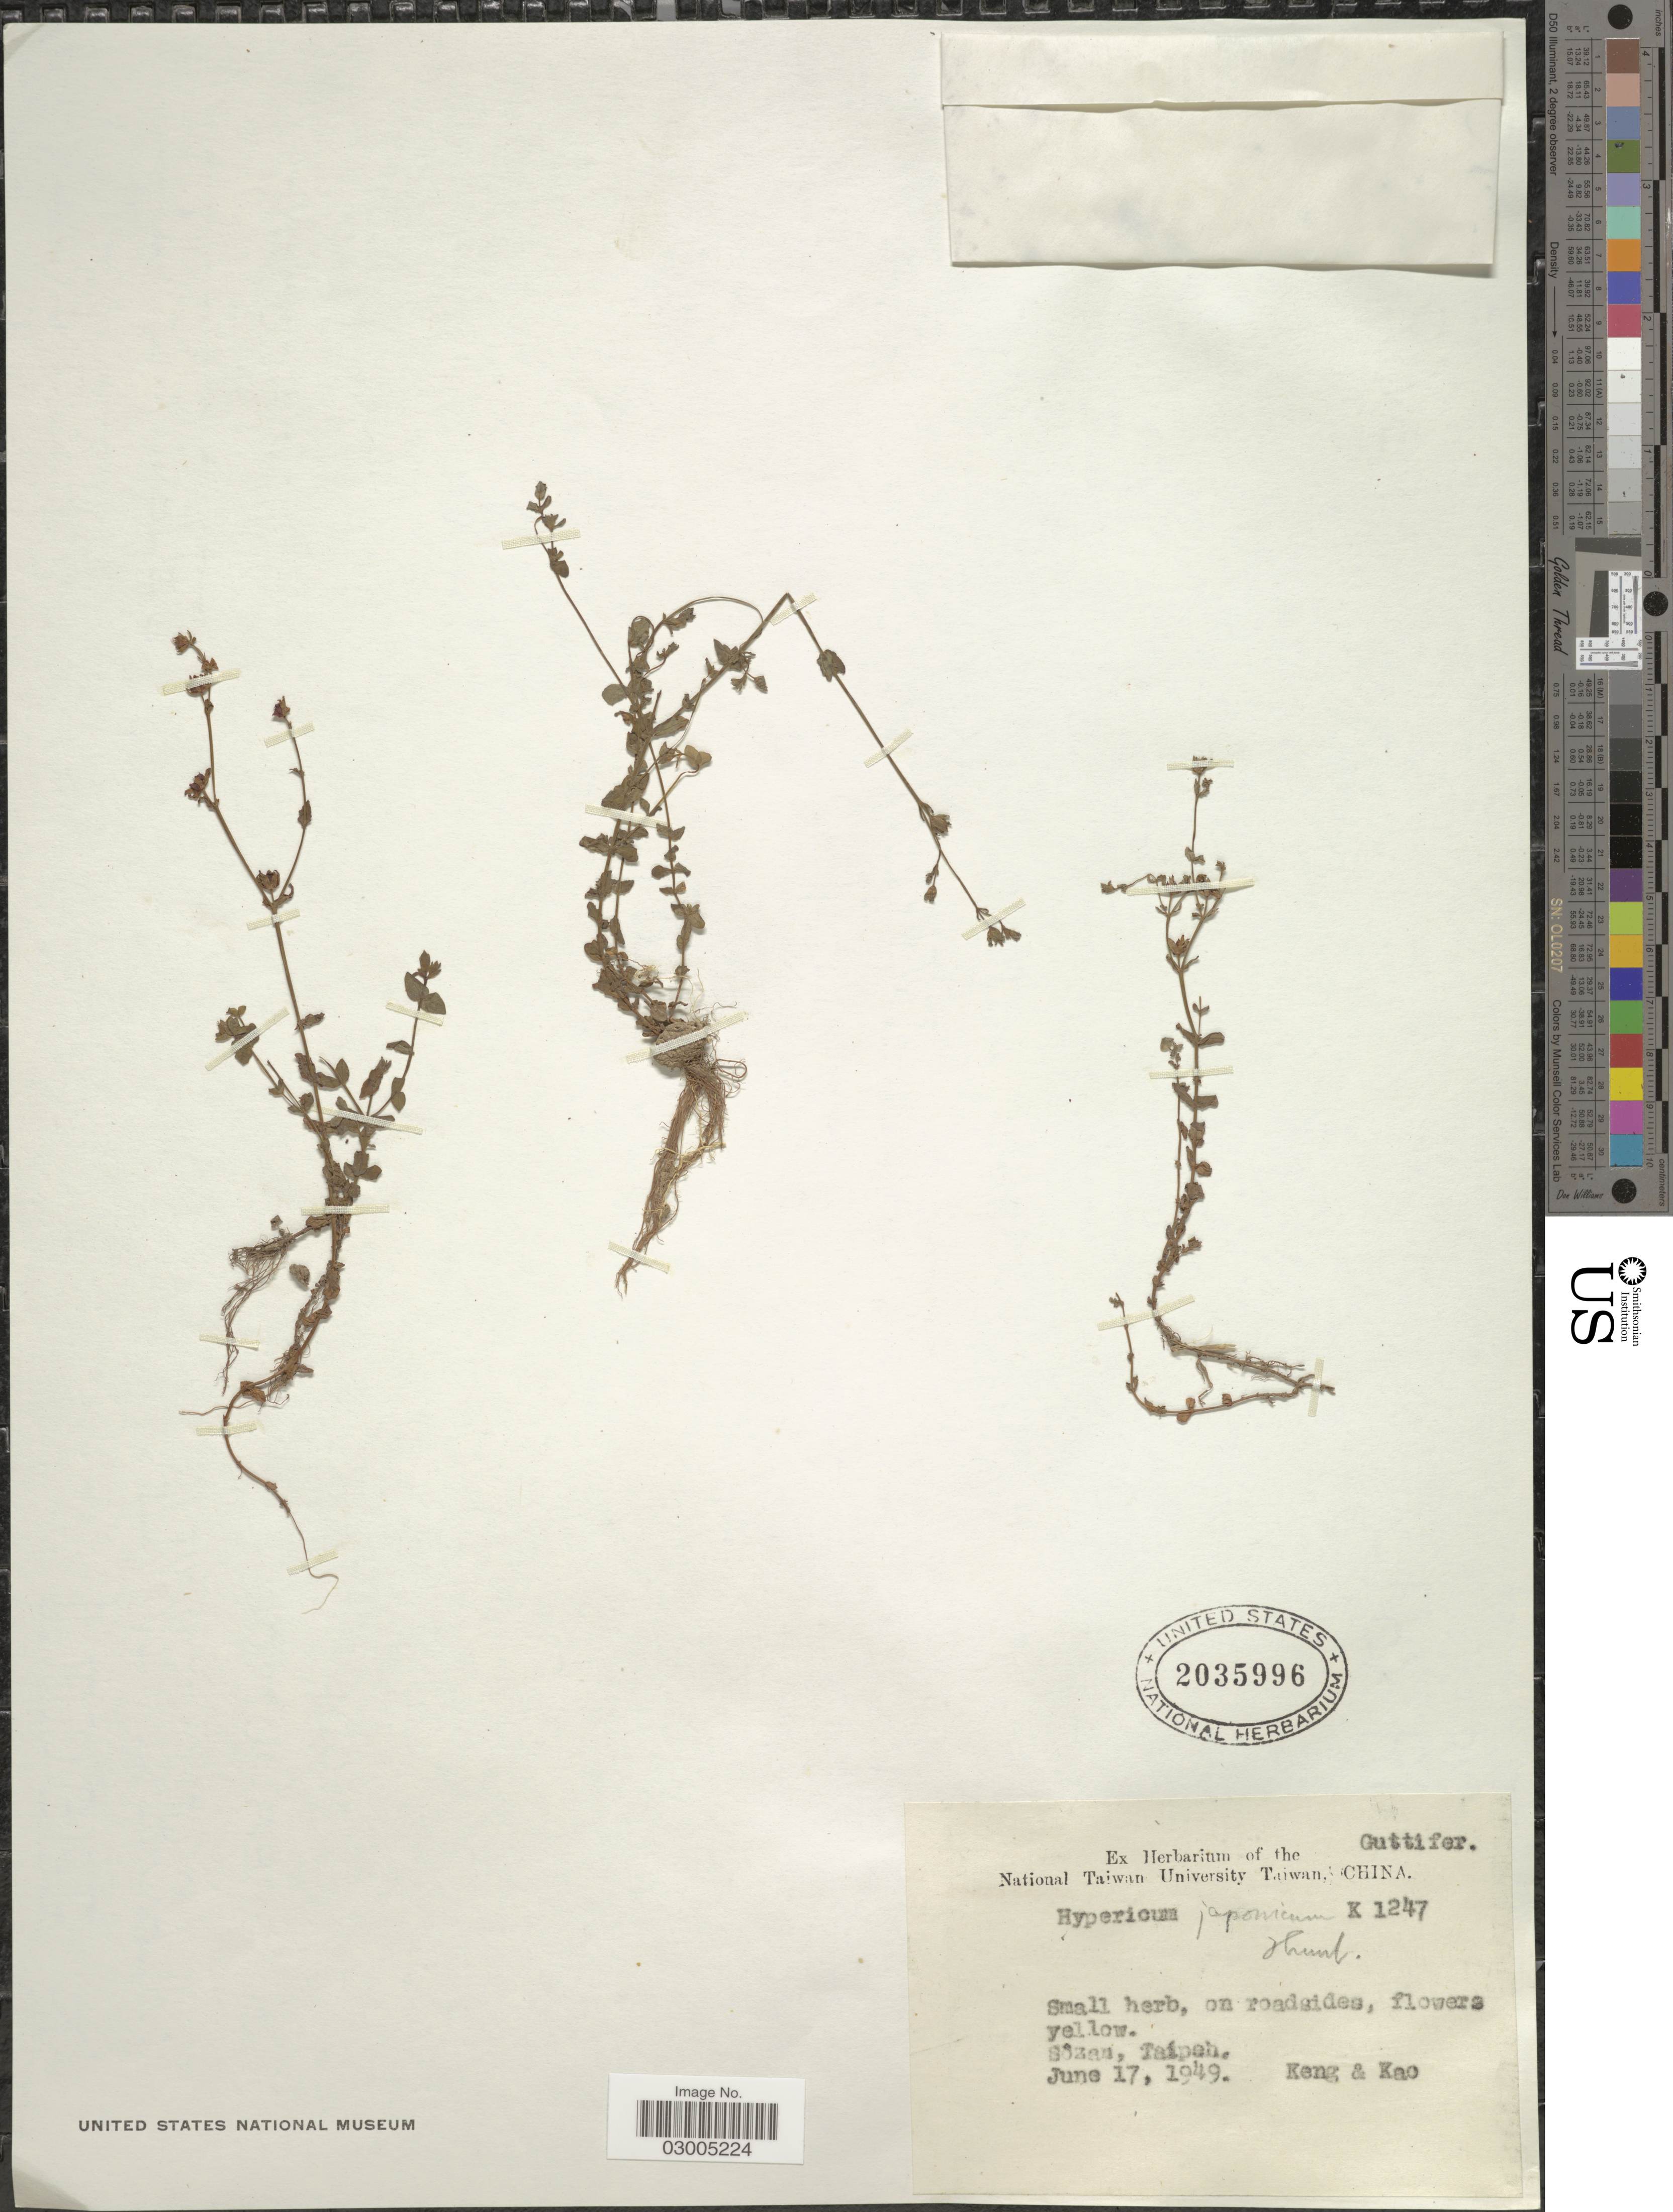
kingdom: Plantae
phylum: Tracheophyta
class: Magnoliopsida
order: Malpighiales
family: Hypericaceae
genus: Hypericum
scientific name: Hypericum japonicum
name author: Thunb.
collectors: -- Keng & -. Kao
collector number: K1247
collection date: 1949-06-17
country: Taiwan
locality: Sözan, Taipeh.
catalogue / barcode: US 2035996